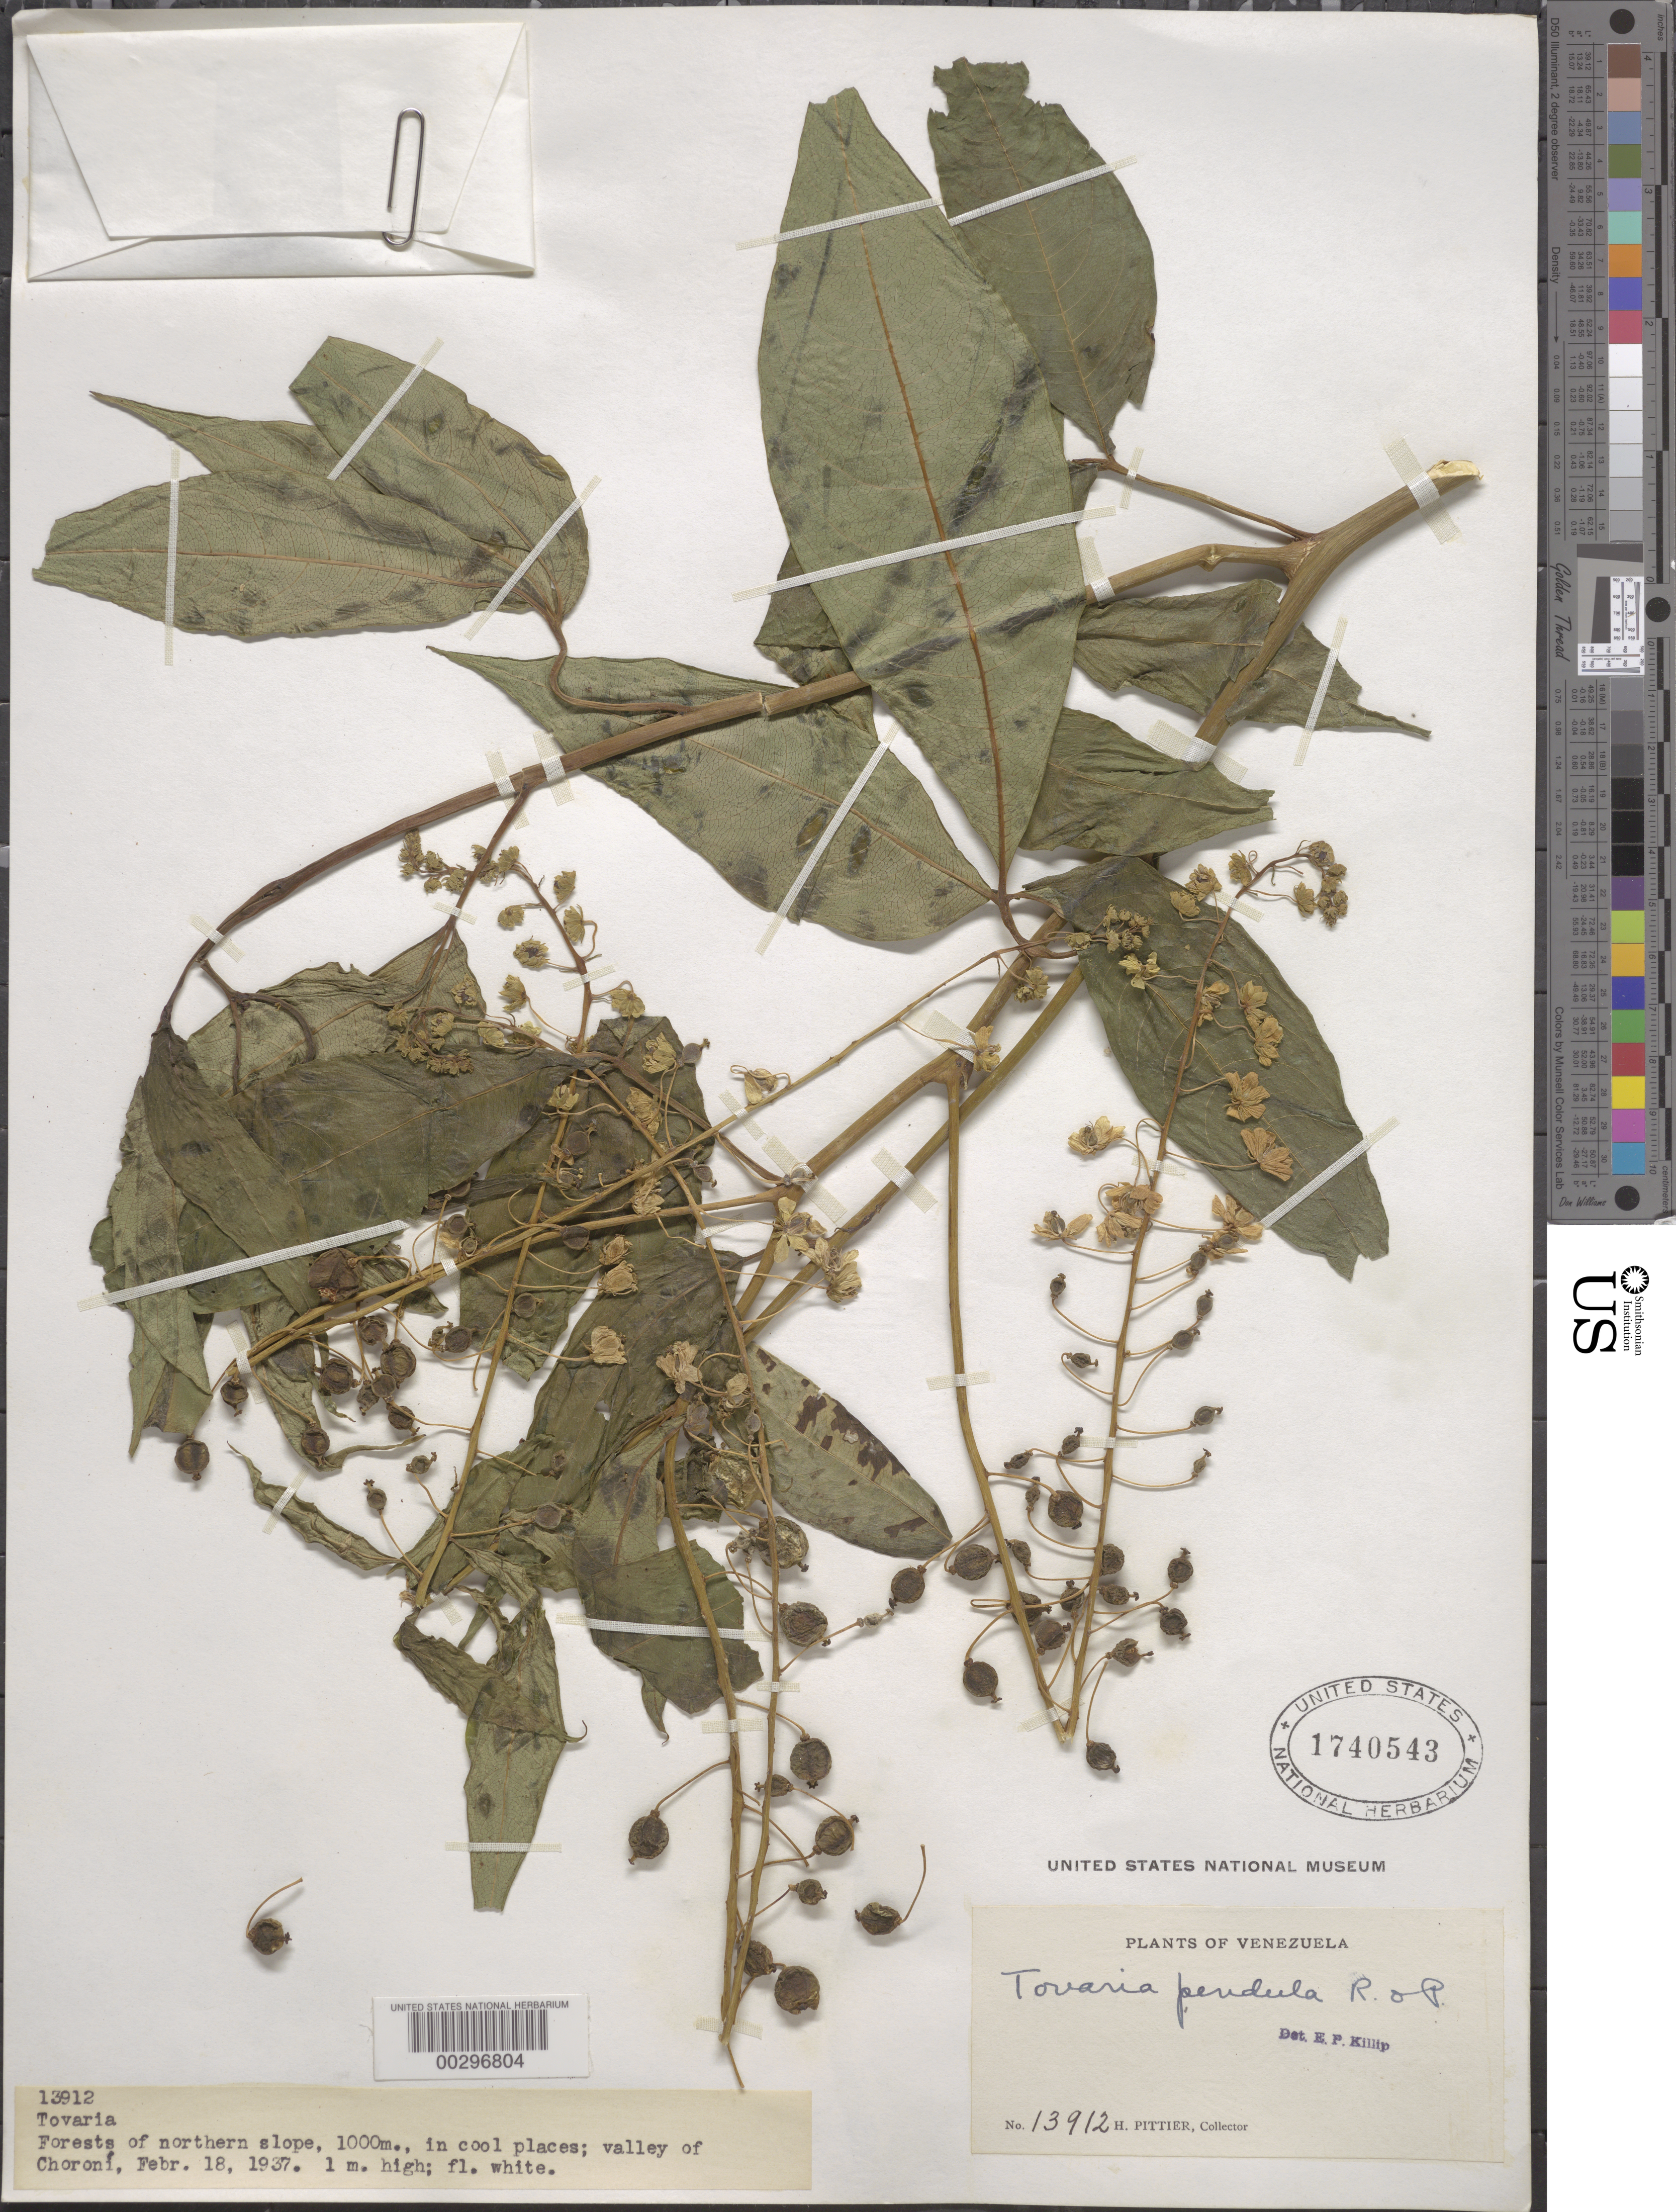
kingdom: Plantae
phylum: Tracheophyta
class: Magnoliopsida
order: Brassicales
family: Tovariaceae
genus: Tovaria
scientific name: Tovaria pendula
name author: Ruiz & Pav.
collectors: H. F. Pittier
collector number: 13912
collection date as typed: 18 Feb 1937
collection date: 1937-02-18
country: Venezuela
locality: Valley of Choroni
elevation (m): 1000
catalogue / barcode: US 1740543